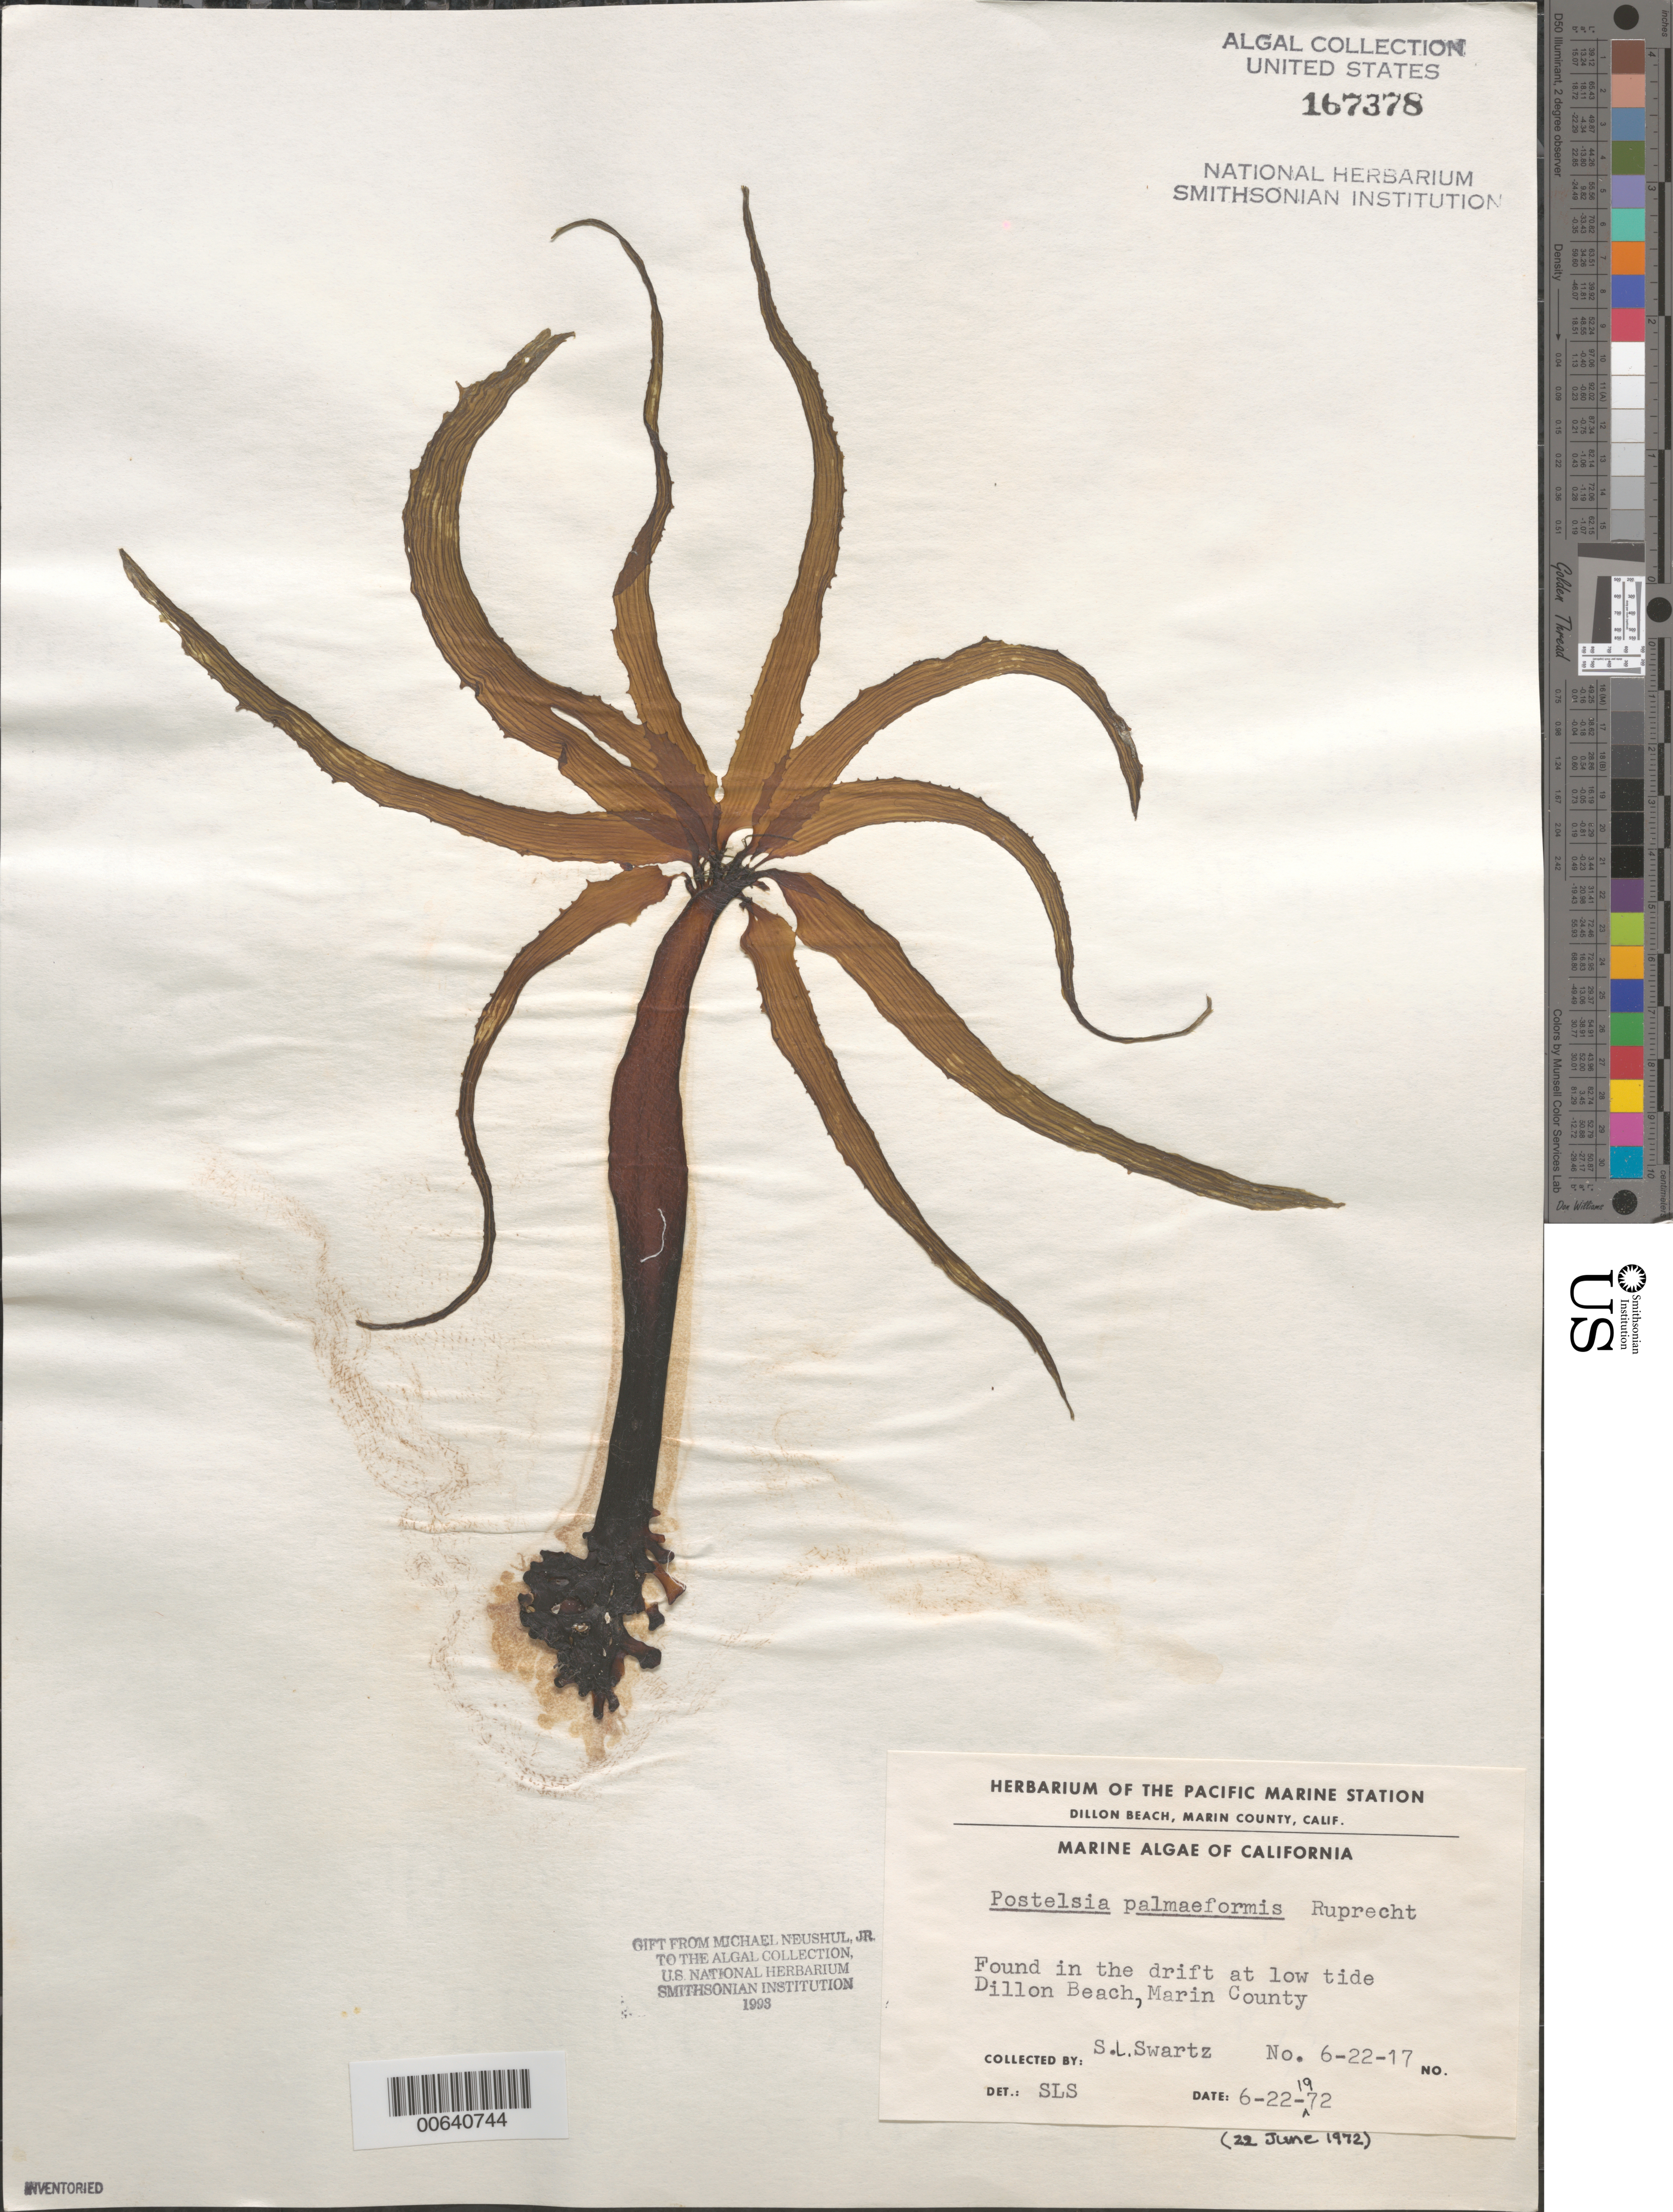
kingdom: Chromista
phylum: Ochrophyta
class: Phaeophyceae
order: Laminariales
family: Laminariaceae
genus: Postelsia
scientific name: Postelsia palmaeformis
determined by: Swartz, S. L.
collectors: S. L. Swartz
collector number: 6-22-17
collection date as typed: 22 Jun 1972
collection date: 1972-06-22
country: United States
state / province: California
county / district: Marin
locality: Dillon Beach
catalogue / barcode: US 167378